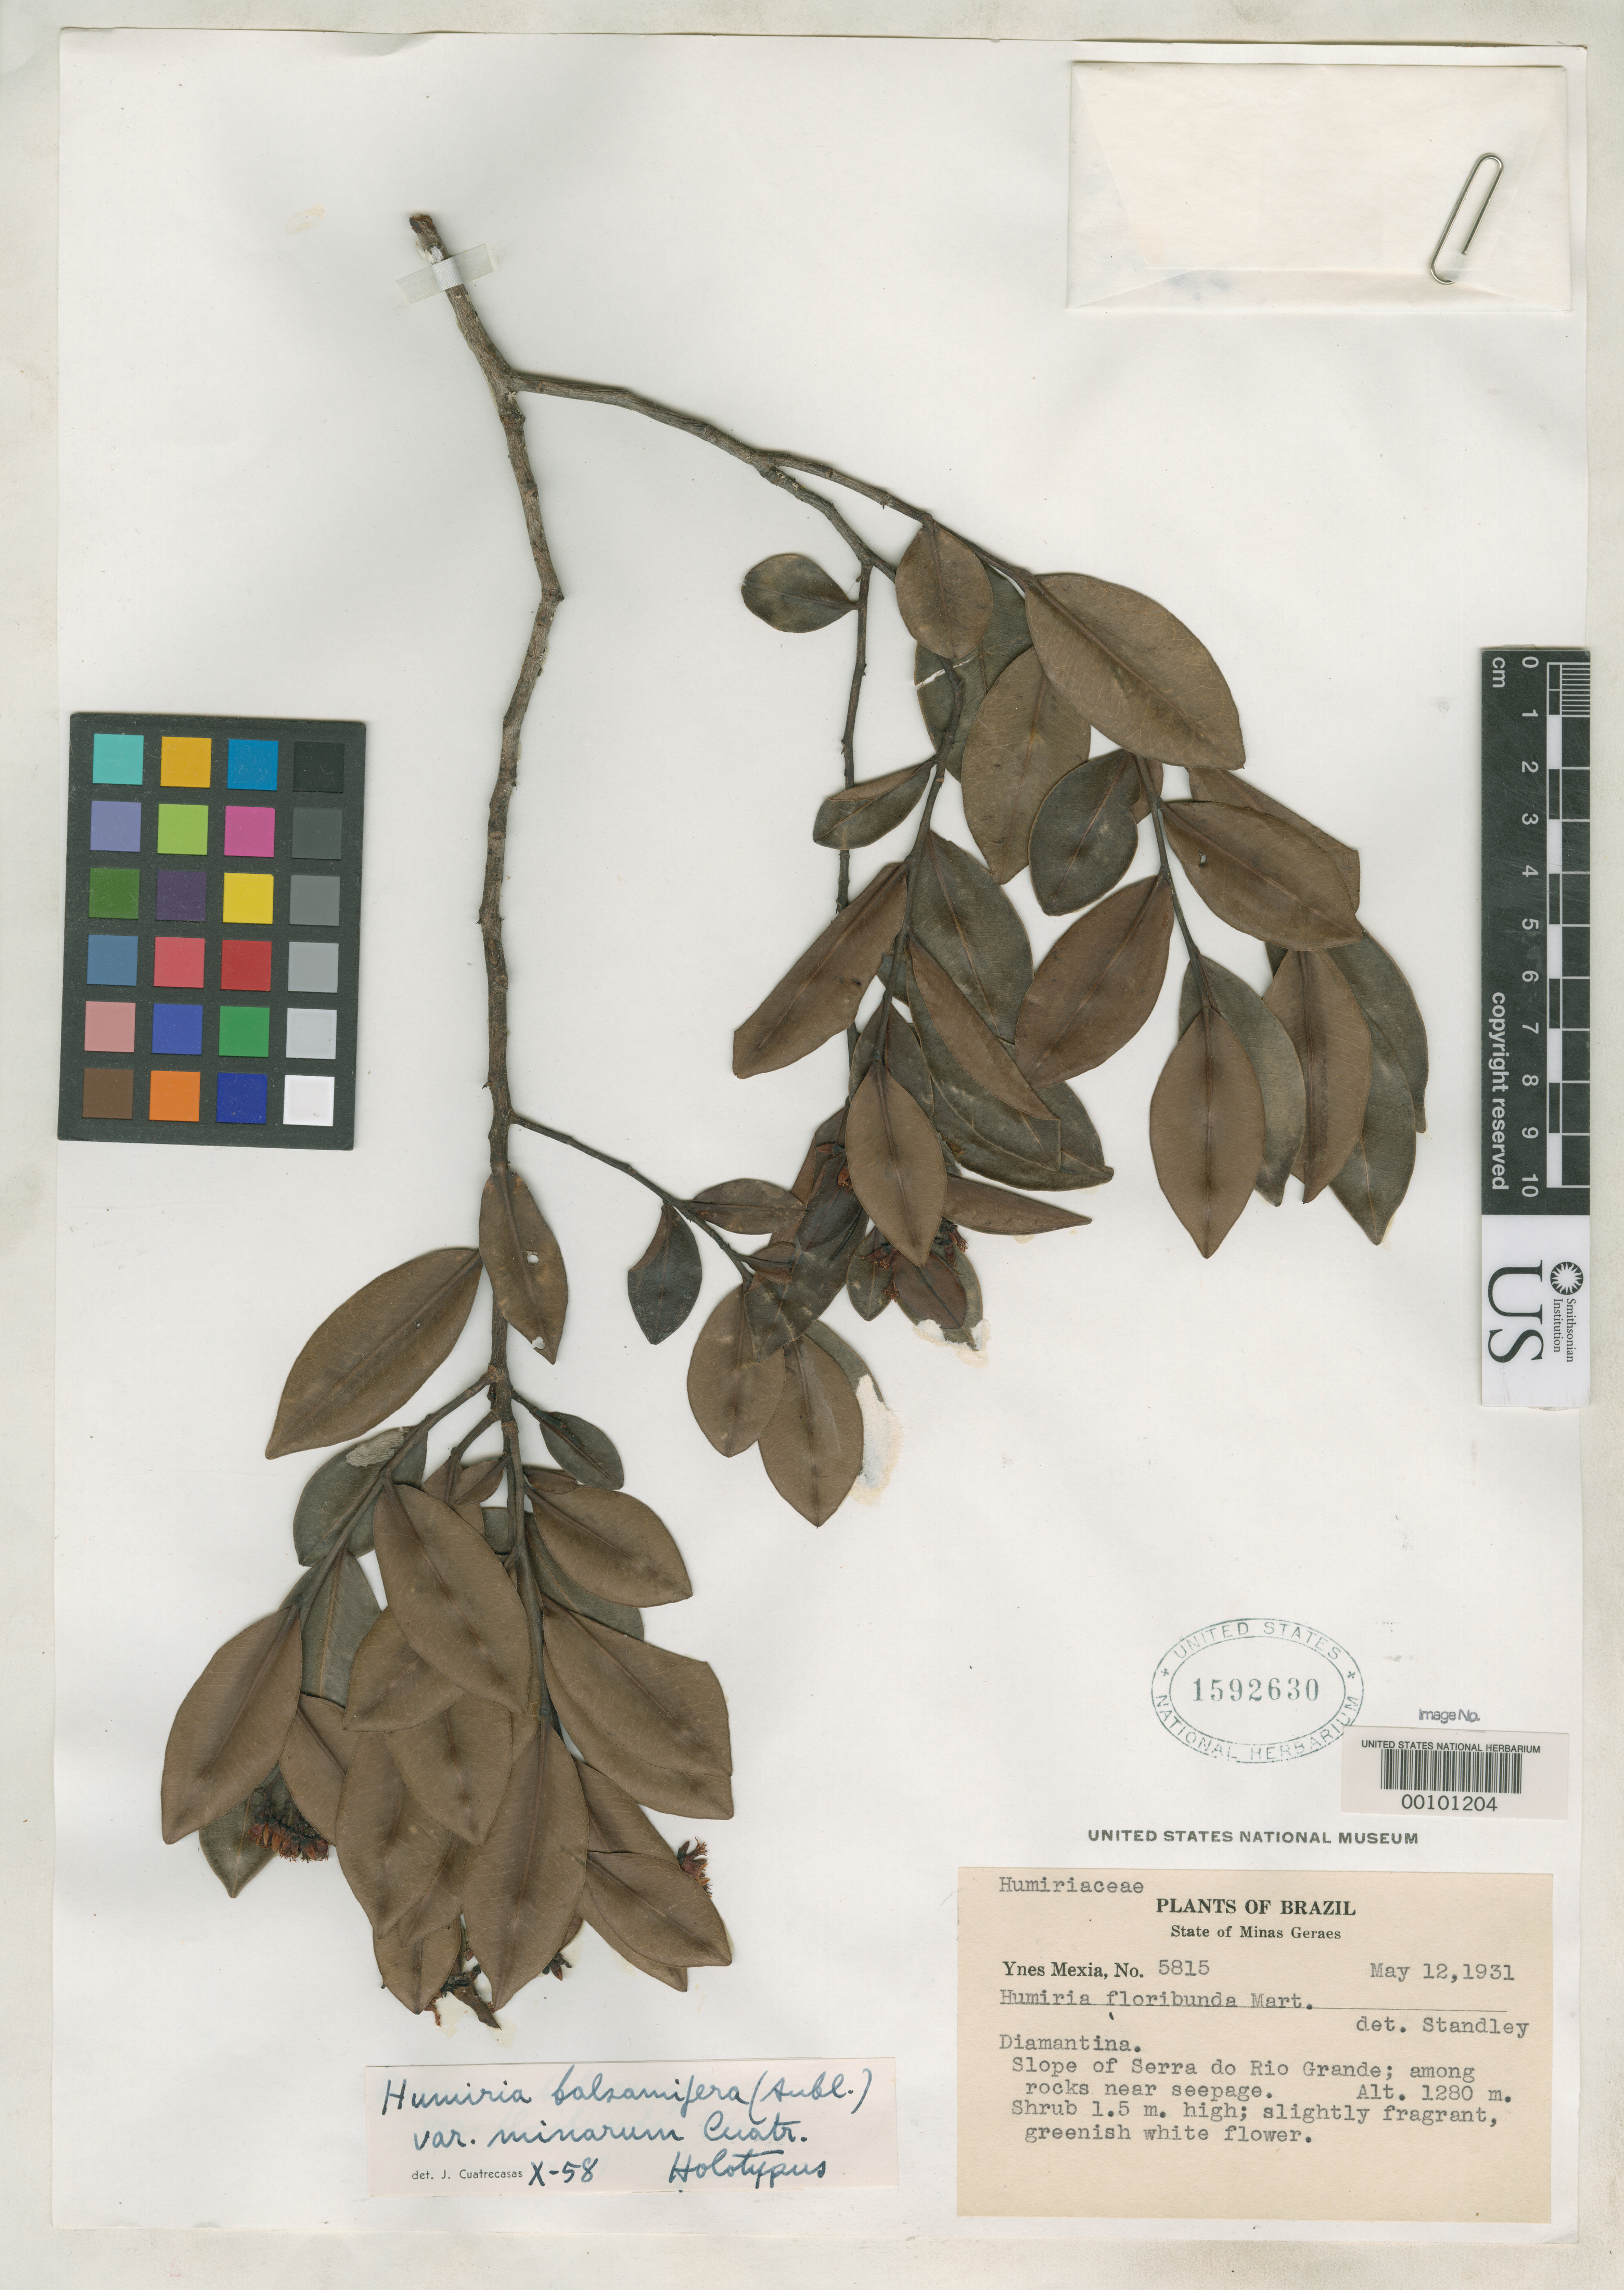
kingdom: Plantae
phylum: Tracheophyta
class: Magnoliopsida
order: Malpighiales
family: Humiriaceae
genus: Humiria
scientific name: Humiria balsamifera var. minarum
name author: Cuatrec.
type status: Holotype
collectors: Y. Mexia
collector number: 5815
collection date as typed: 12 May 1931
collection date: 1931-05-12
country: Brazil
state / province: Minas Gerais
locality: Serra do Rio Grande.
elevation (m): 1280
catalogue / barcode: US 1592630